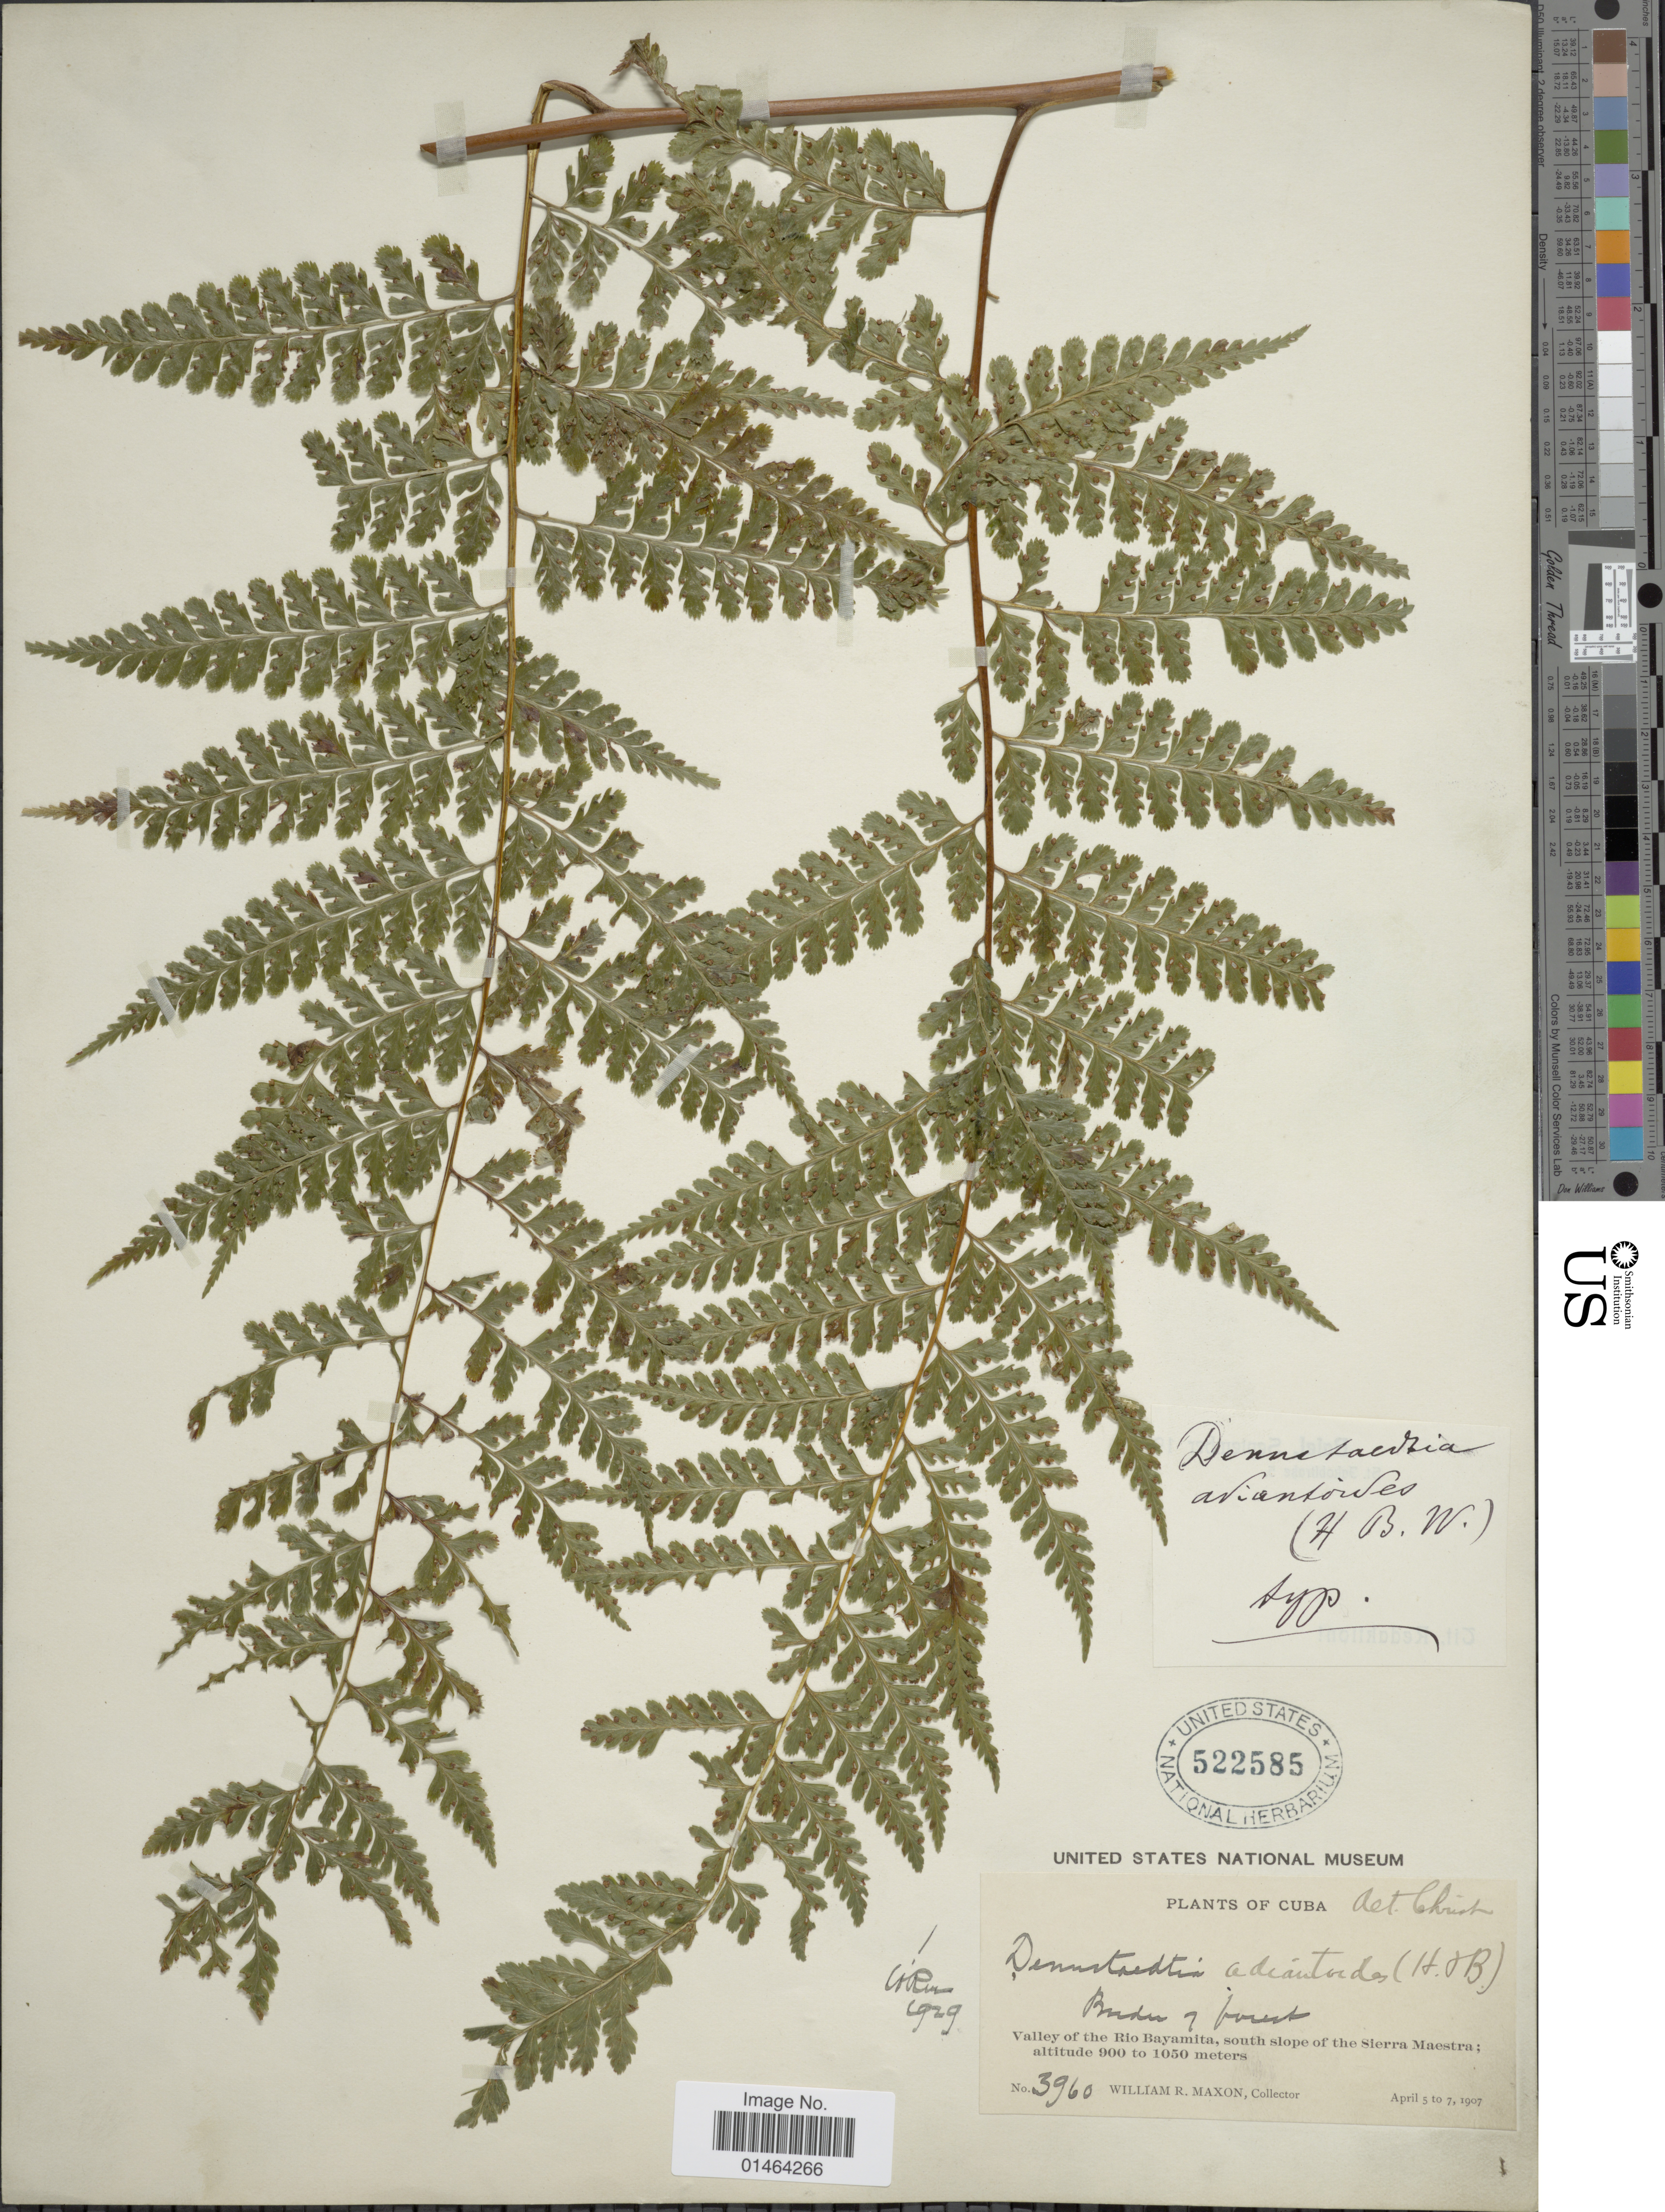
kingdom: Plantae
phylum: Tracheophyta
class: Polypodiopsida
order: Polypodiales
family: Dennstaedtiaceae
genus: Dennstaedtia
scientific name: Dennstaedtia bipinnata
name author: (Cav.) Maxon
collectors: W. R. Maxon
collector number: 3960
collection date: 1907-04-05/1907-04-07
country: Cuba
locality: Border of forest. Valley of the Rio Bayamita, south slope of the Sierra Maestra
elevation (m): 900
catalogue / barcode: US 522585